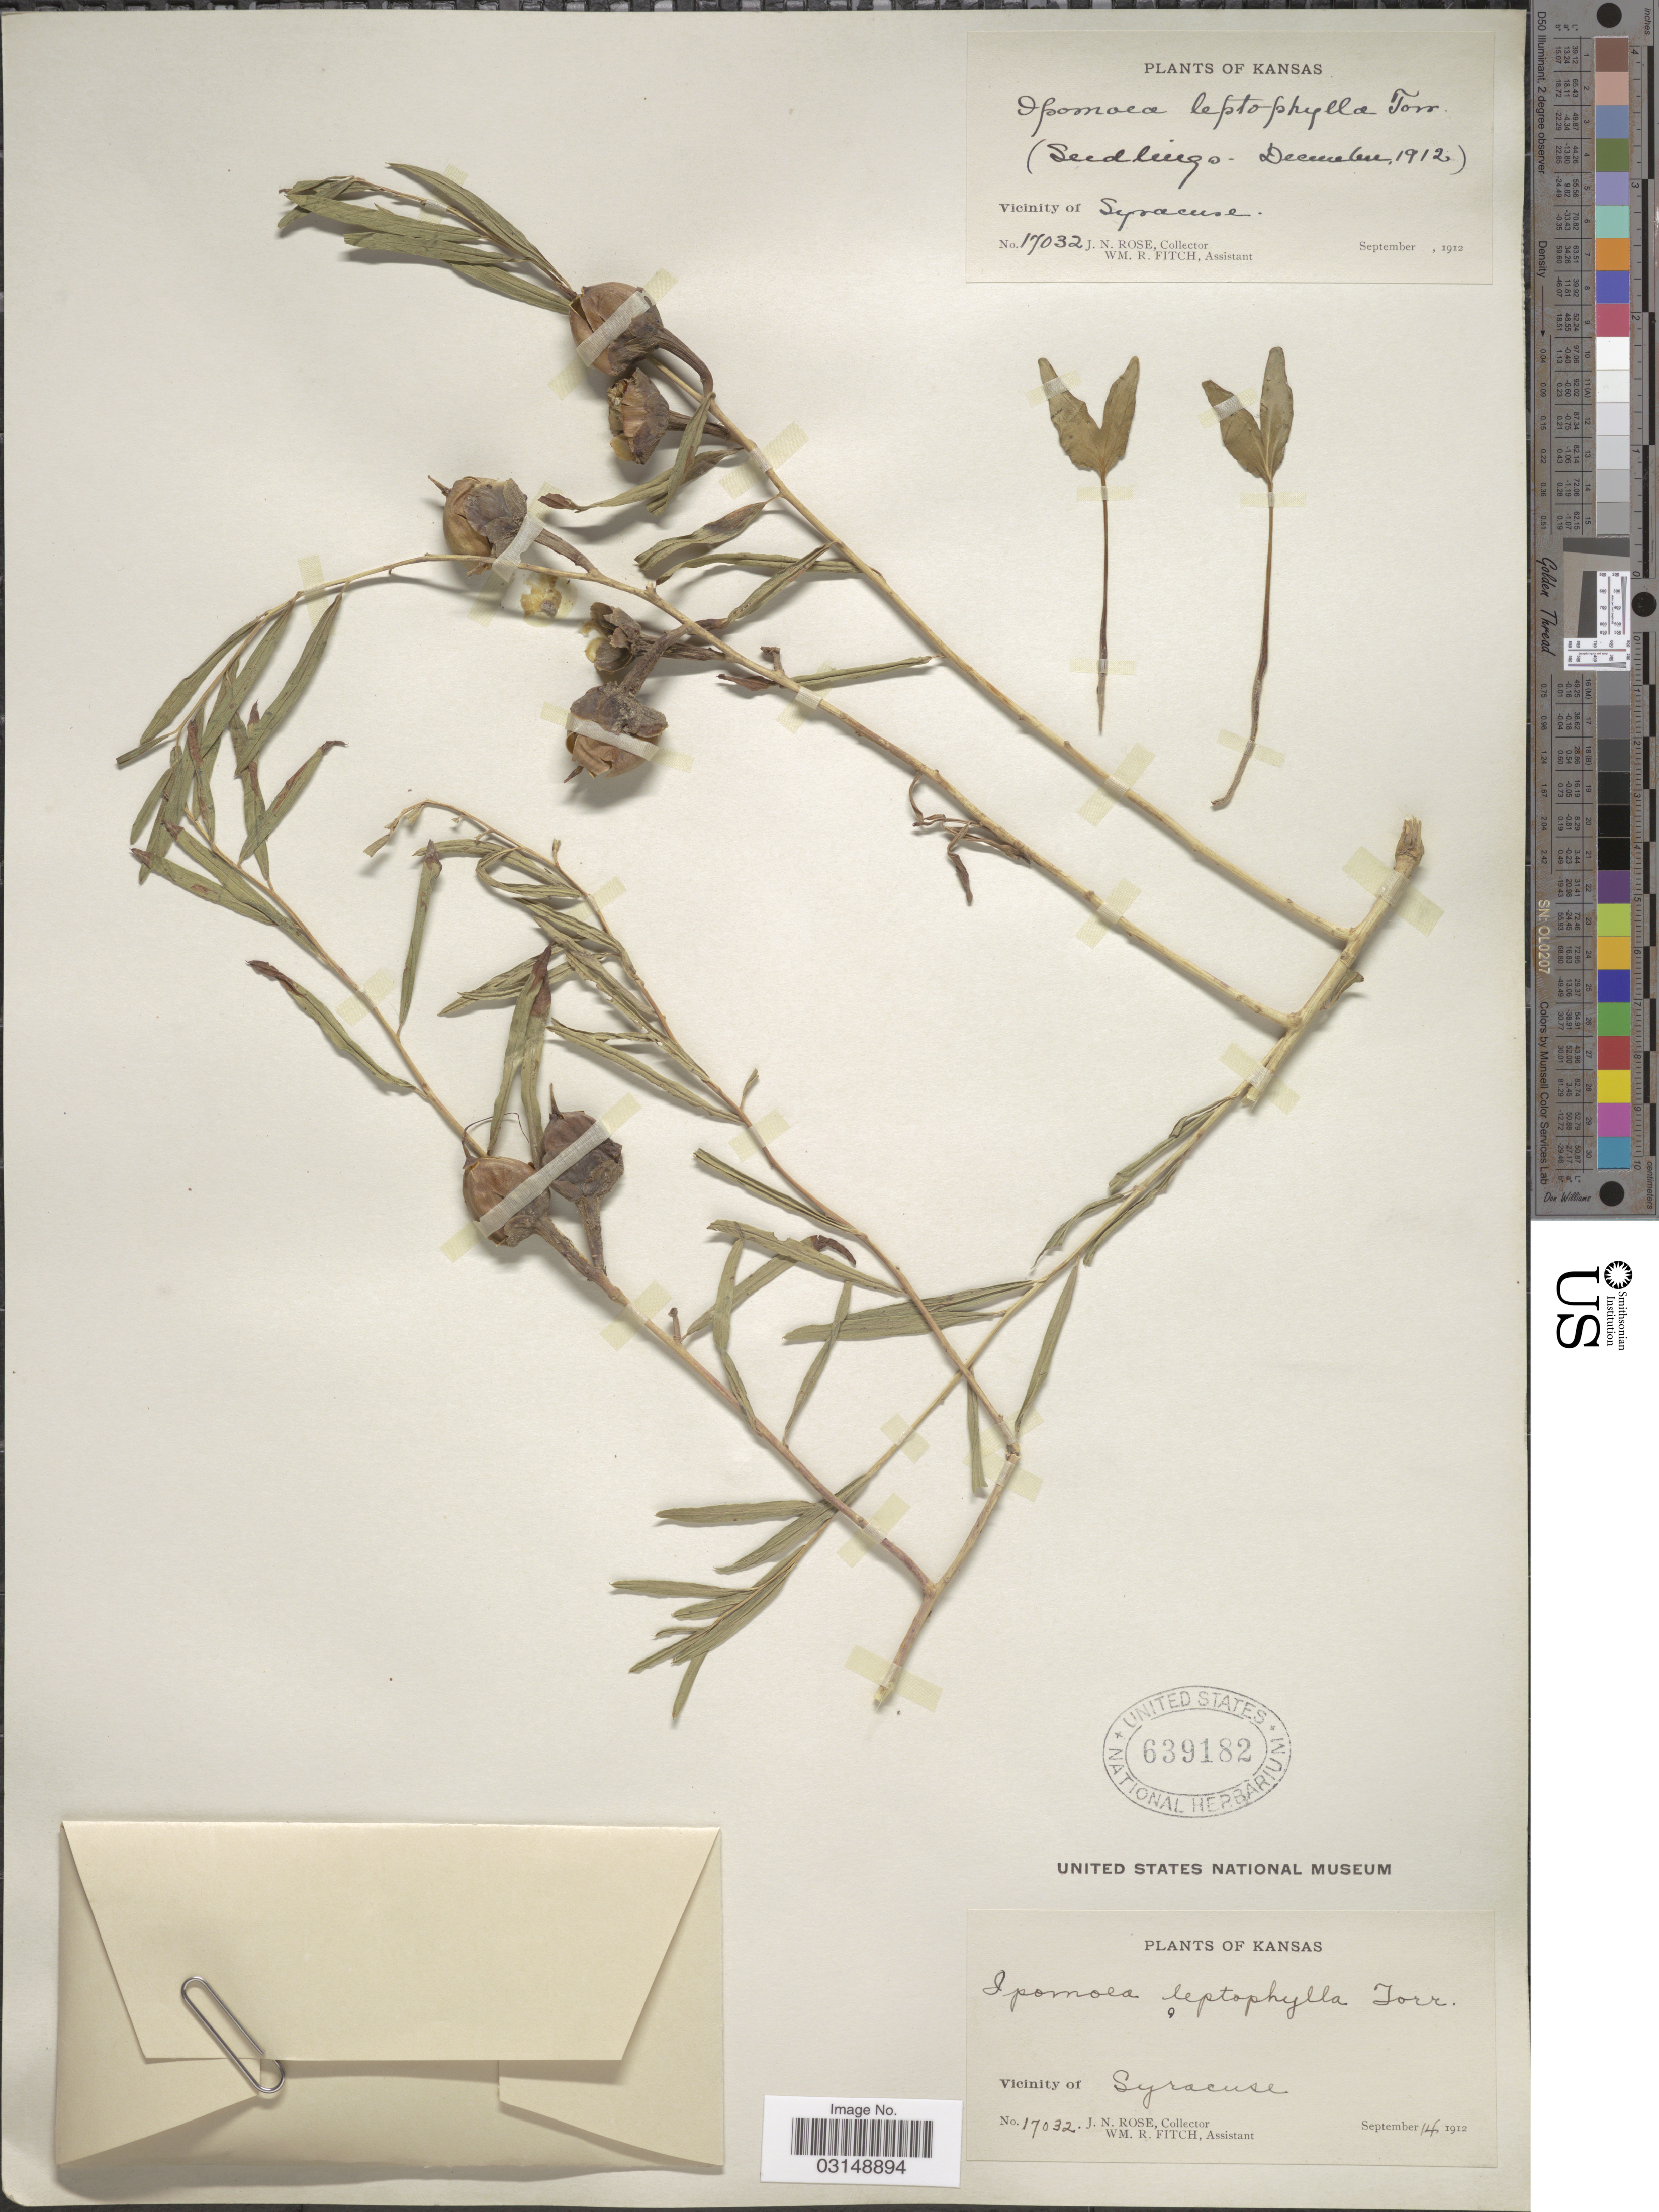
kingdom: Plantae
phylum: Tracheophyta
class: Magnoliopsida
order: Solanales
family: Convolvulaceae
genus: Ipomoea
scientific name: Ipomoea leptophylla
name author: Torr.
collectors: J. N. Rose & W. R. Fitch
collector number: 17032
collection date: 1912-09-14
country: United States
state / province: Kansas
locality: Vicinity of Syracuse.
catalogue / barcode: US 639182